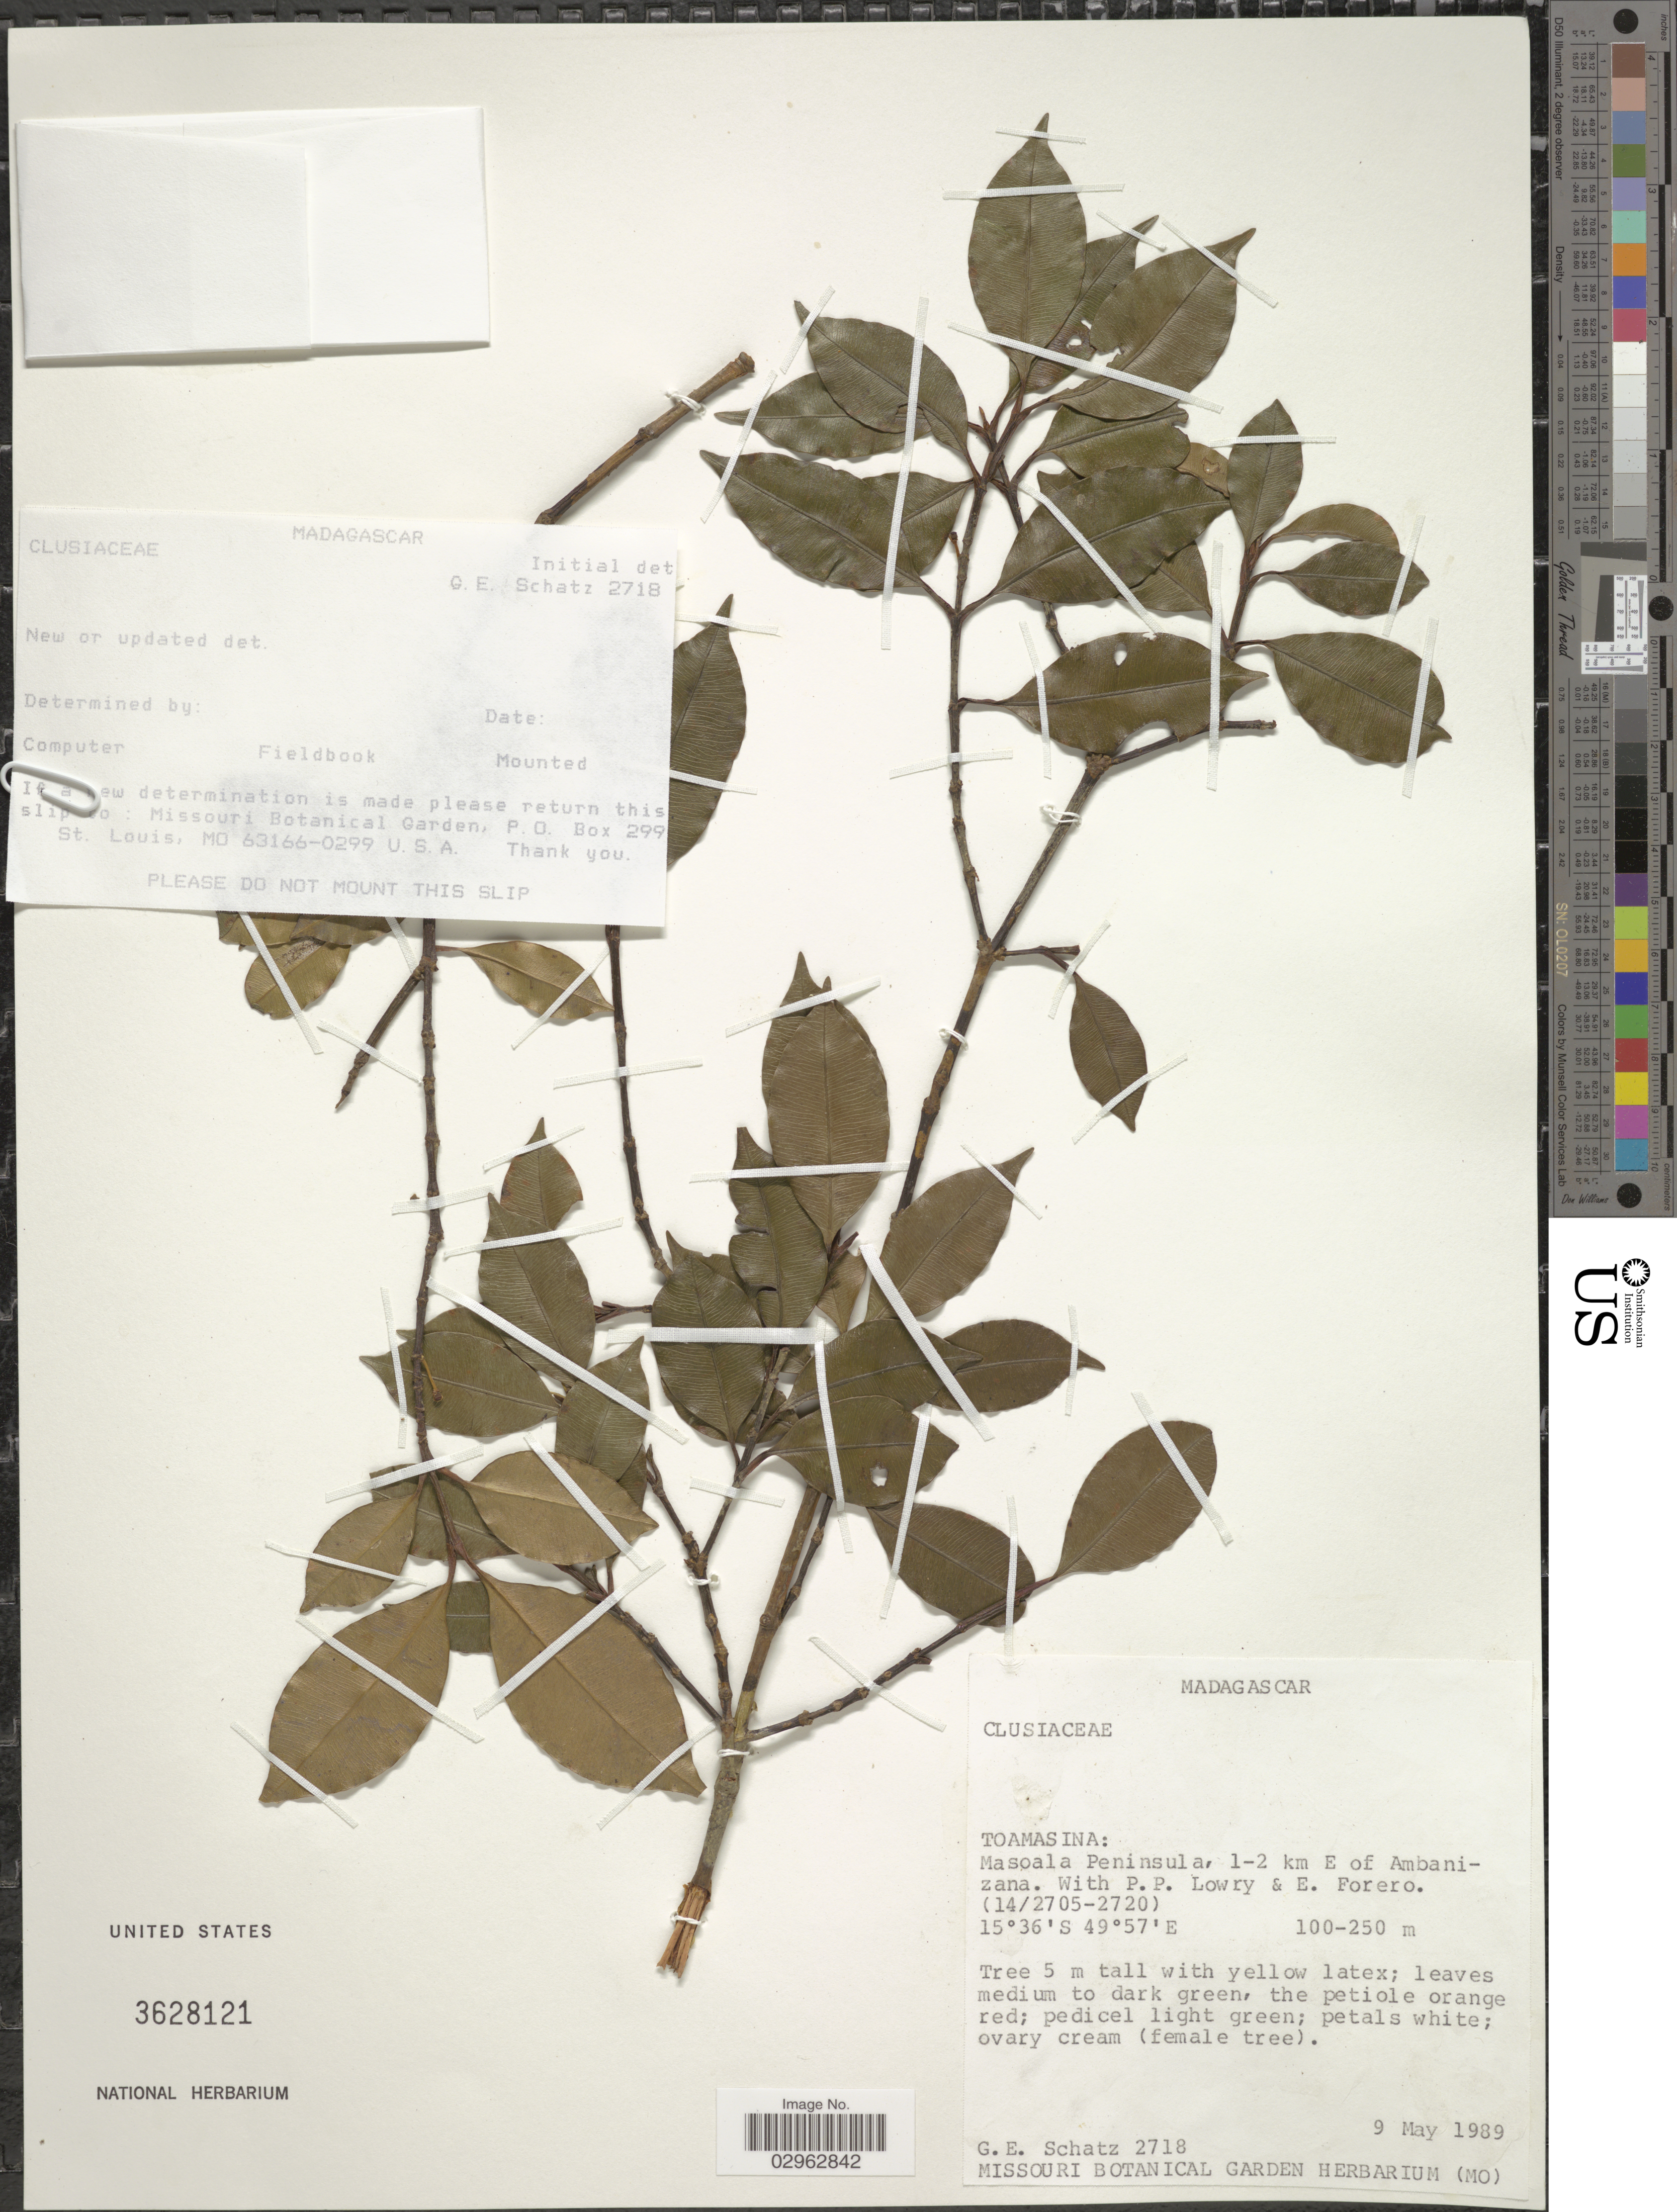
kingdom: Plantae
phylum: Tracheophyta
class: Magnoliopsida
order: Malpighiales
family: Clusiaceae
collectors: G. Schatz, P. Lowry & E. Forero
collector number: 2718/ 14/2705-2720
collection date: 1989-05-09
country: Madagascar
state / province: Analanjirofo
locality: Masoala Peninsula, 1-2 km E of Ambanizana.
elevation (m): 100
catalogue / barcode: US 3628121